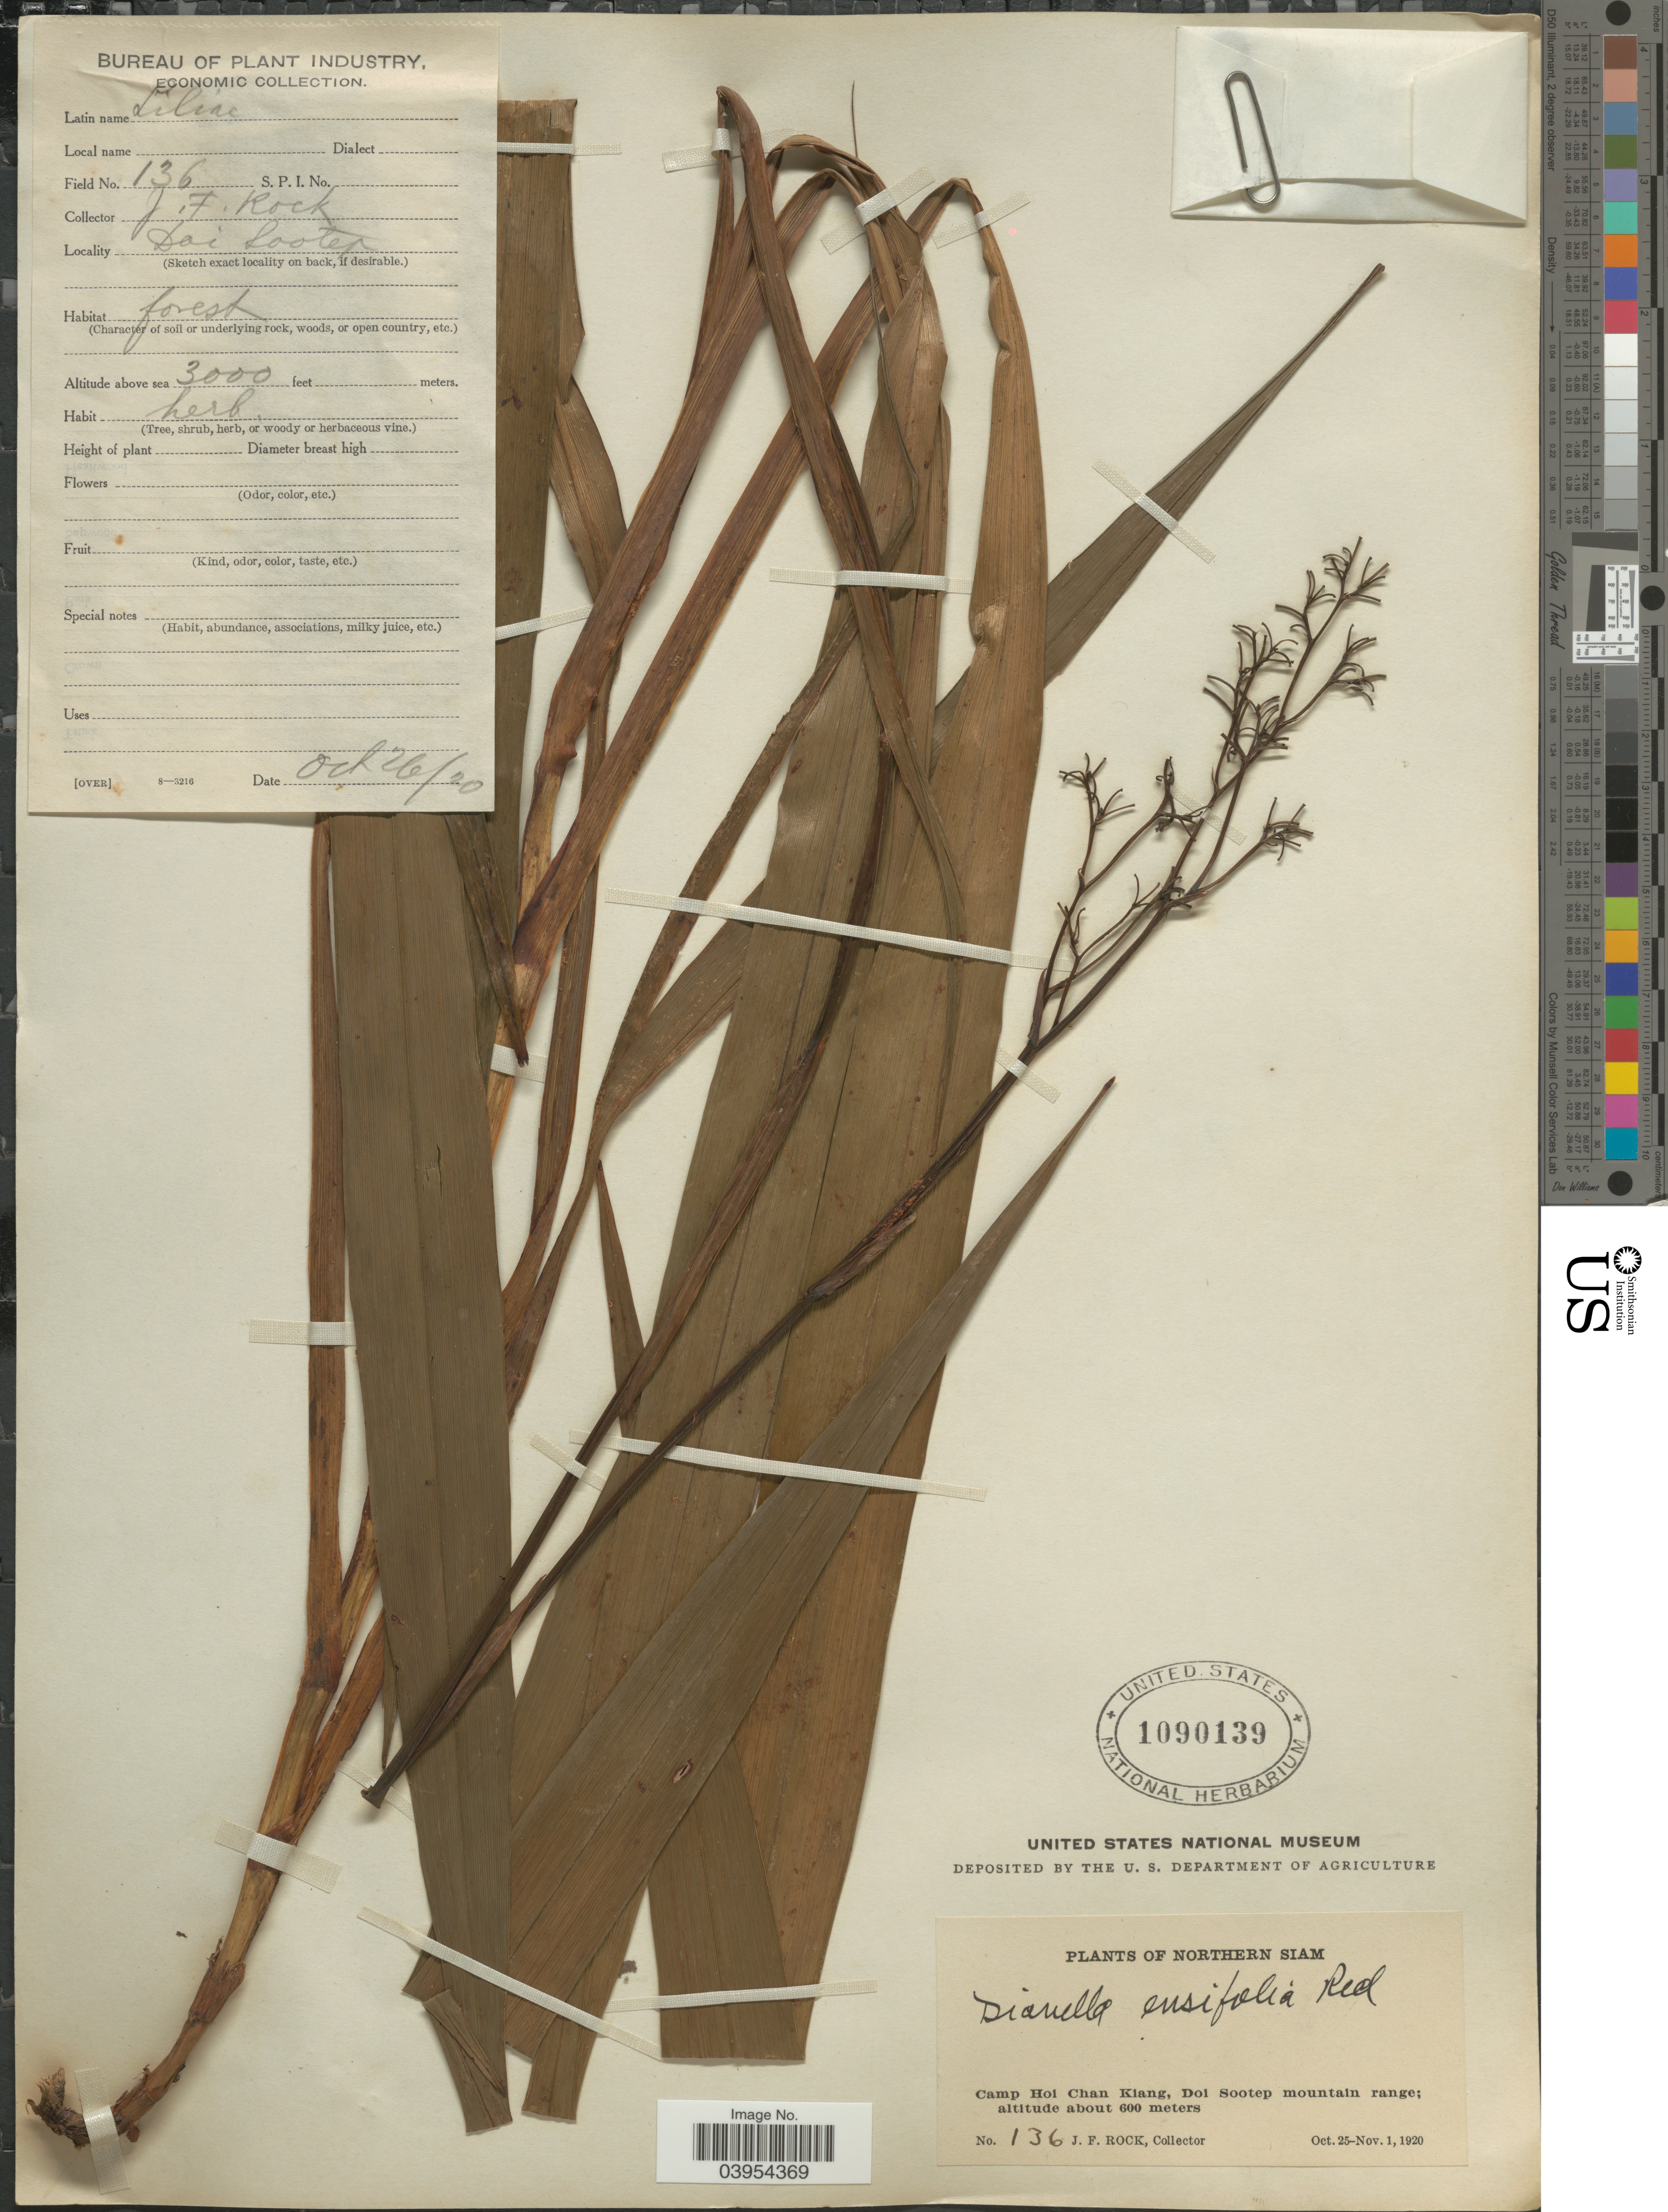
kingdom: Plantae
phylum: Tracheophyta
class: Liliopsida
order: Asparagales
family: Asphodelaceae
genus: Dianella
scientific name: Dianella ensifolia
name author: (L.) DC.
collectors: J. Rock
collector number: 136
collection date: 1920-10-26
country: Thailand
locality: Northern Siam. Camp Hoi Chan Kiang, Doi Sootep mountain range.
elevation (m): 600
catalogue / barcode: US 1090139